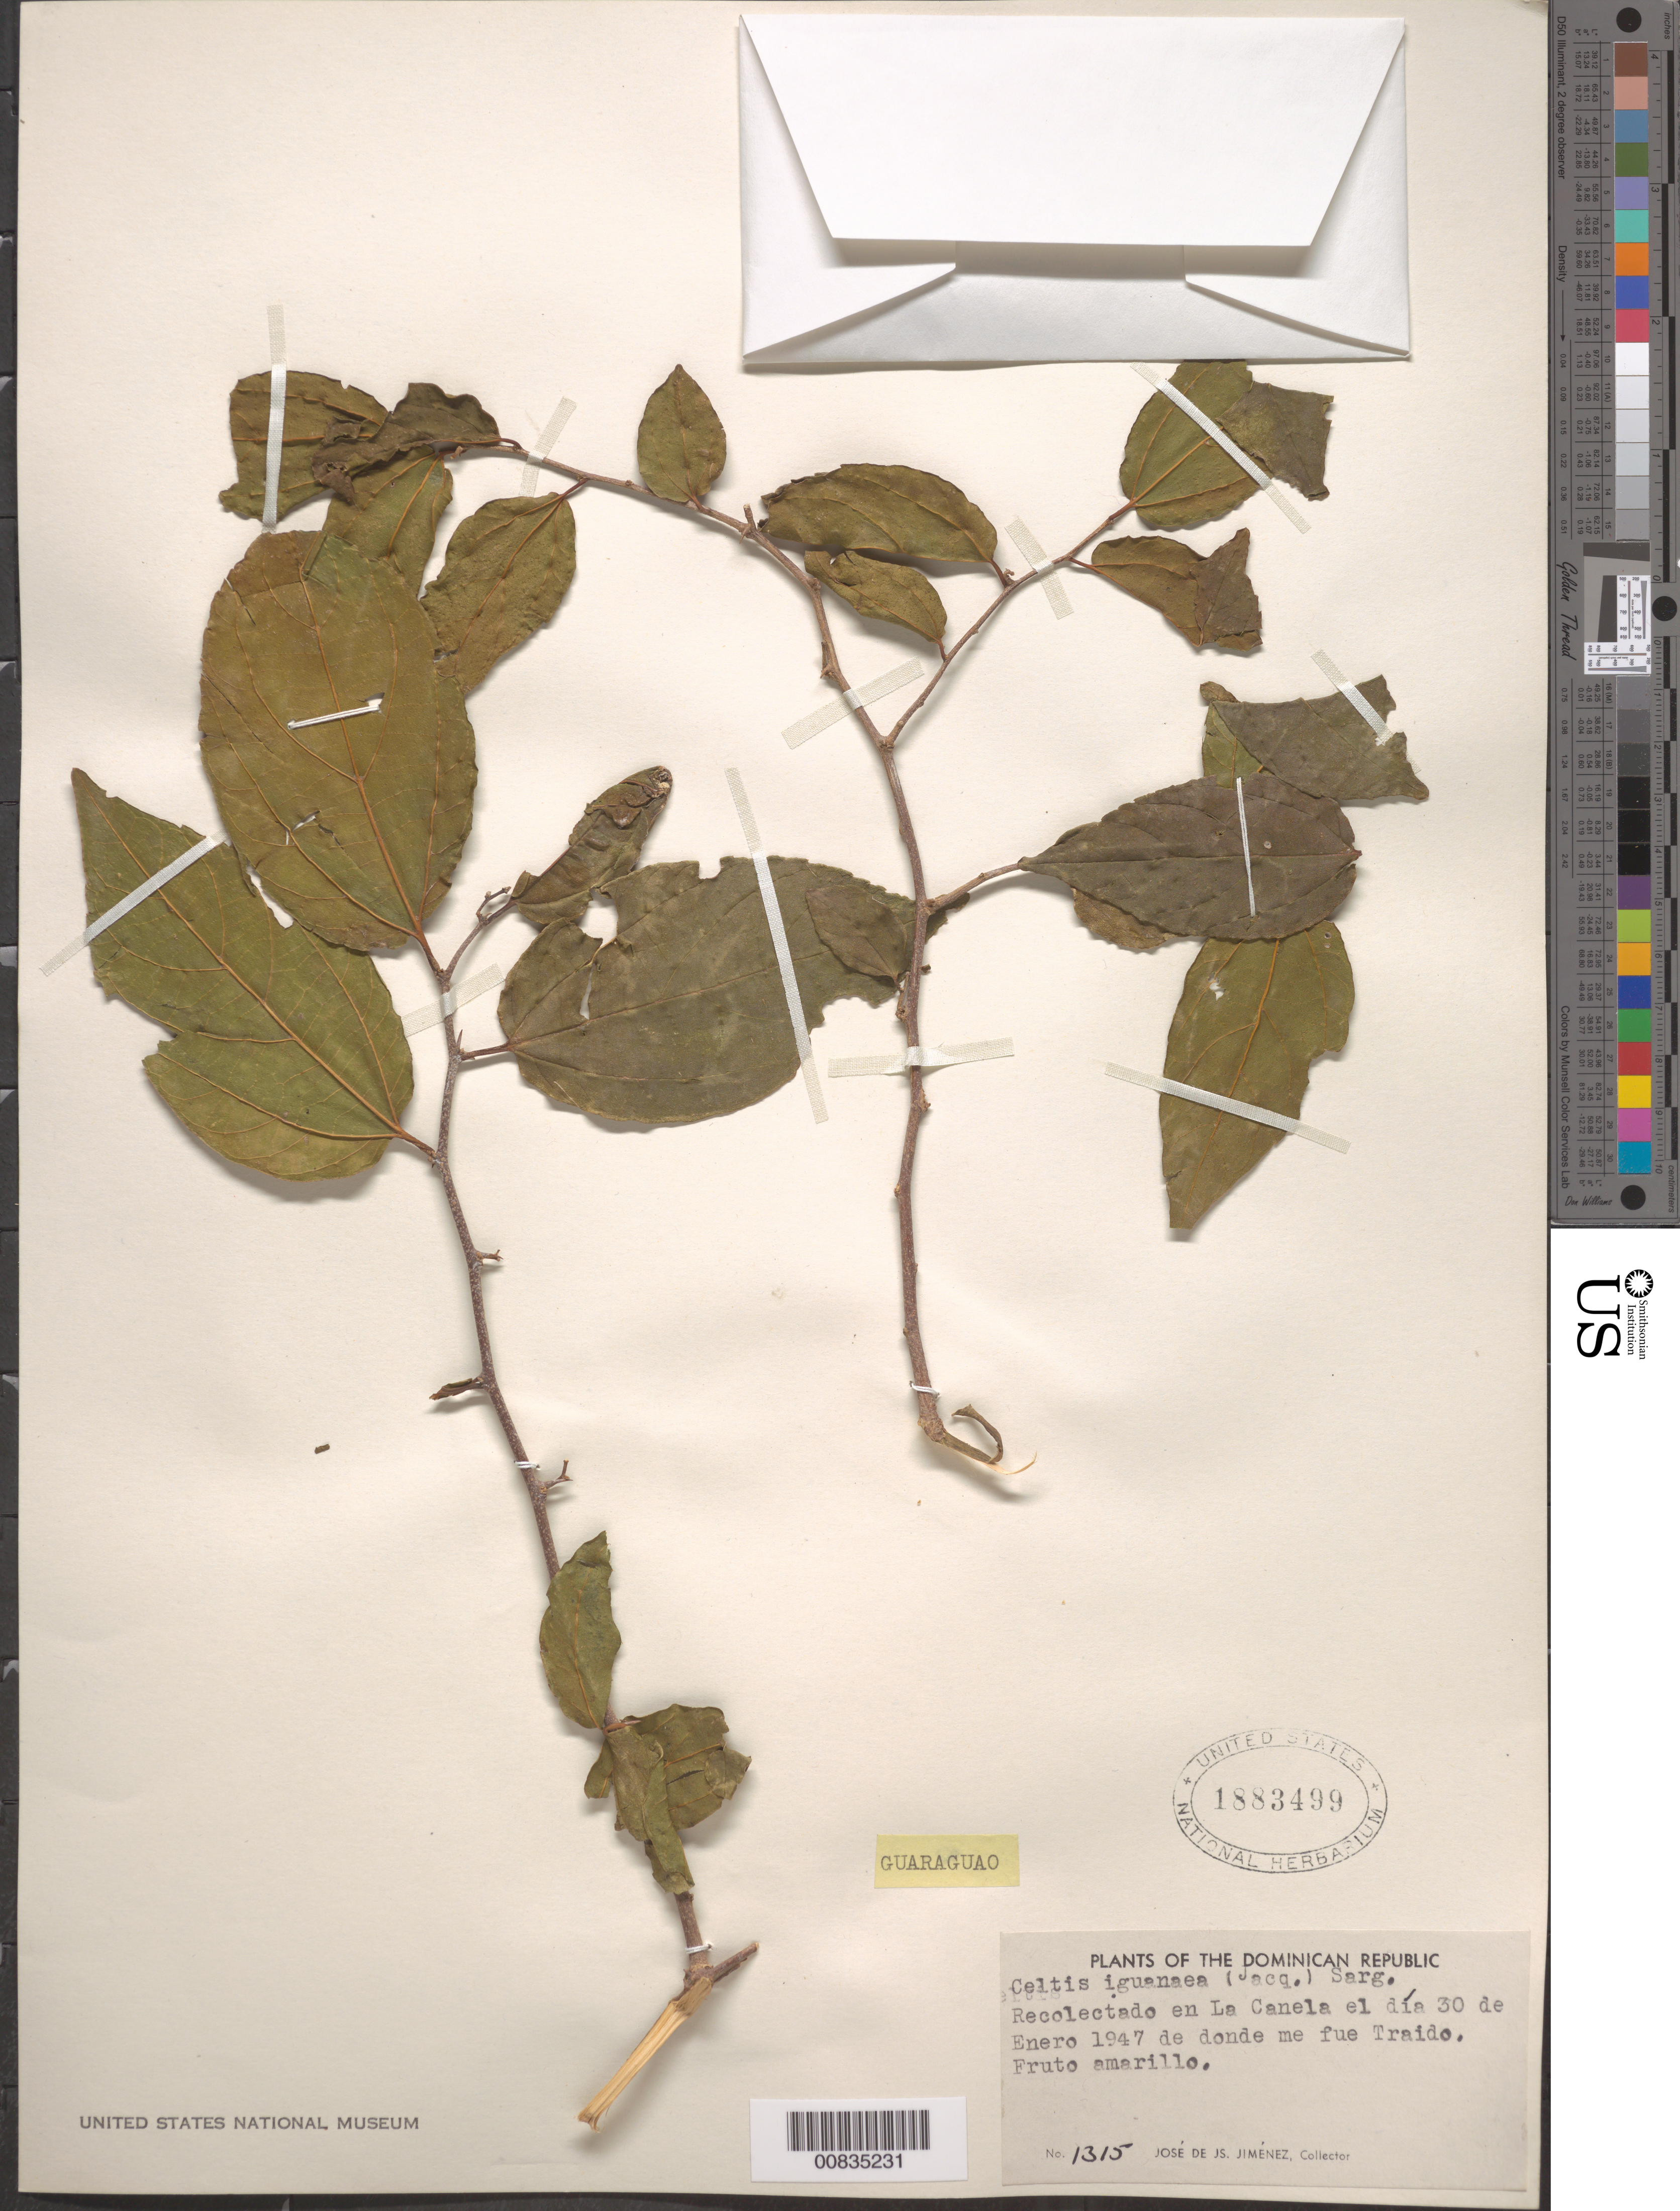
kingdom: Plantae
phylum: Tracheophyta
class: Magnoliopsida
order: Rosales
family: Cannabaceae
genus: Celtis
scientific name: Celtis iguanaea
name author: (Jacq.) Sarg.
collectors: J. J. Jiménez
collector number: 1315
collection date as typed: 30 Jan 1947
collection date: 1947-01-30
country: Dominican Republic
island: Hispaniola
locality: La Canela.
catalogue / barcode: US 1883499